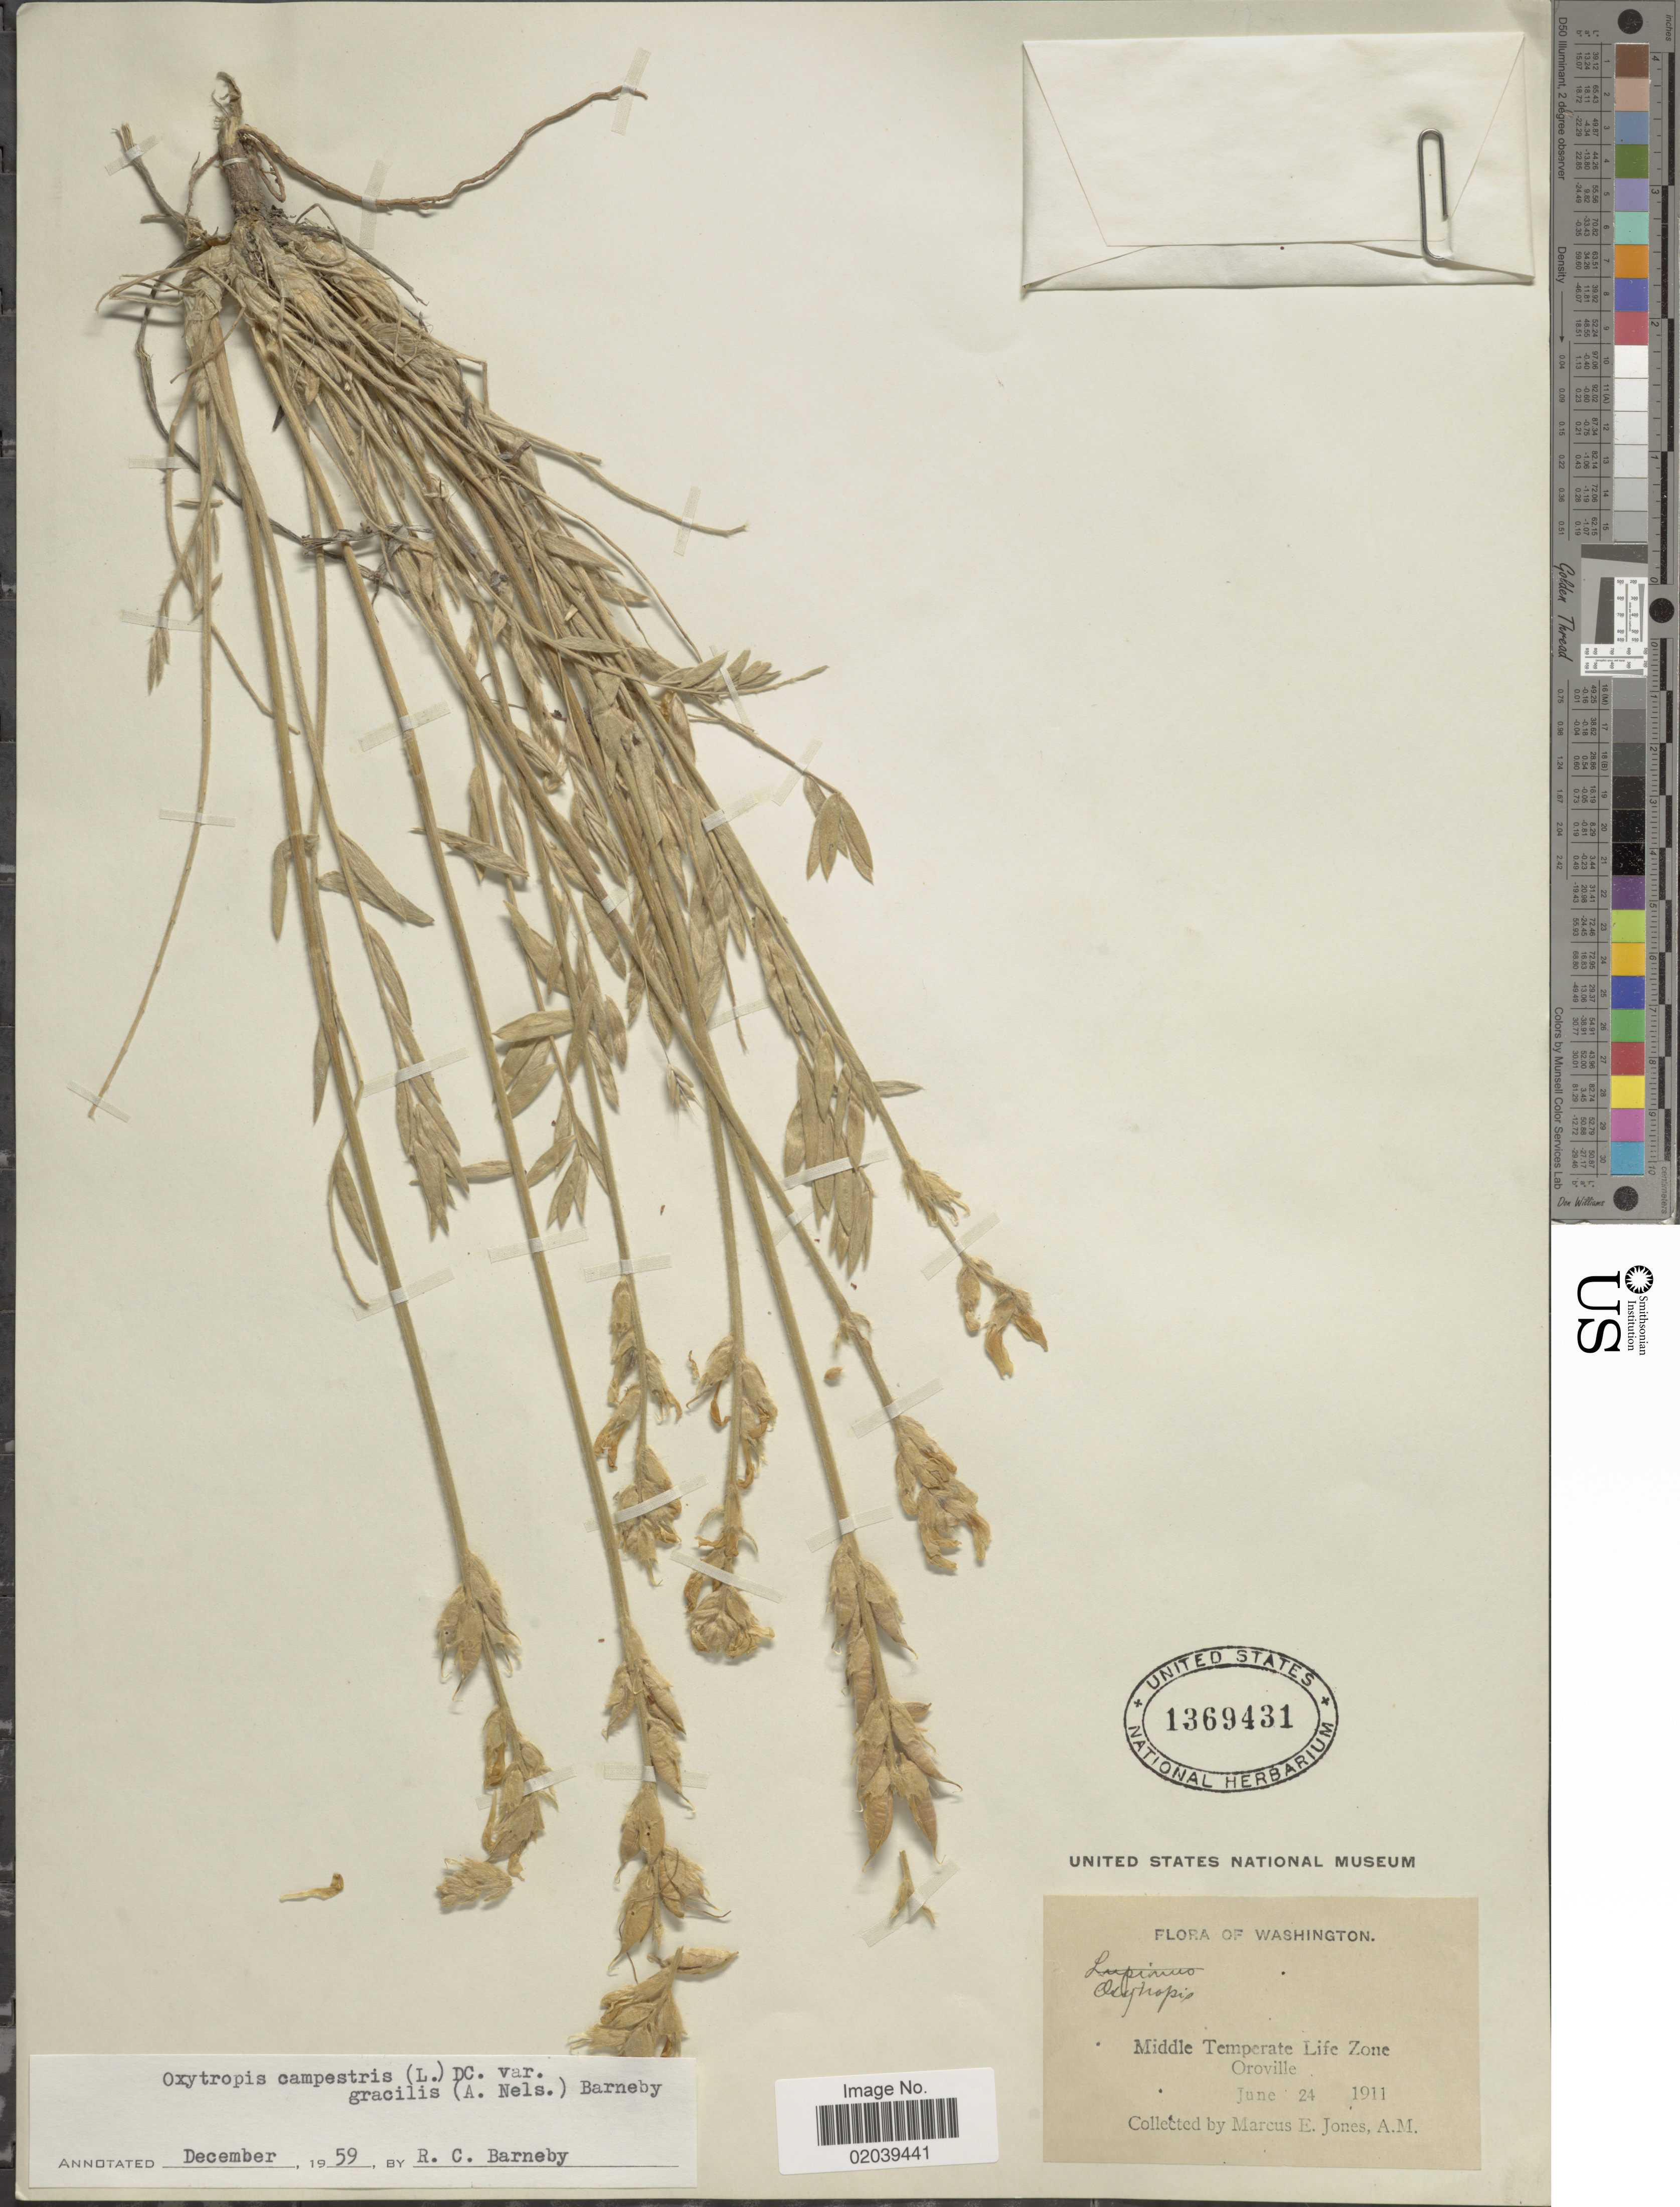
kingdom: Plantae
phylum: Tracheophyta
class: Magnoliopsida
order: Fabales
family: Fabaceae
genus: Oxytropis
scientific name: Oxytropis campestris var. gracilis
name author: (A. Nelson) Barneby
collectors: M. E. Jones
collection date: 1911-06-24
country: United States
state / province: Washington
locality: Middle Temperate Life Zone. Oroville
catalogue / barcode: US 1369431